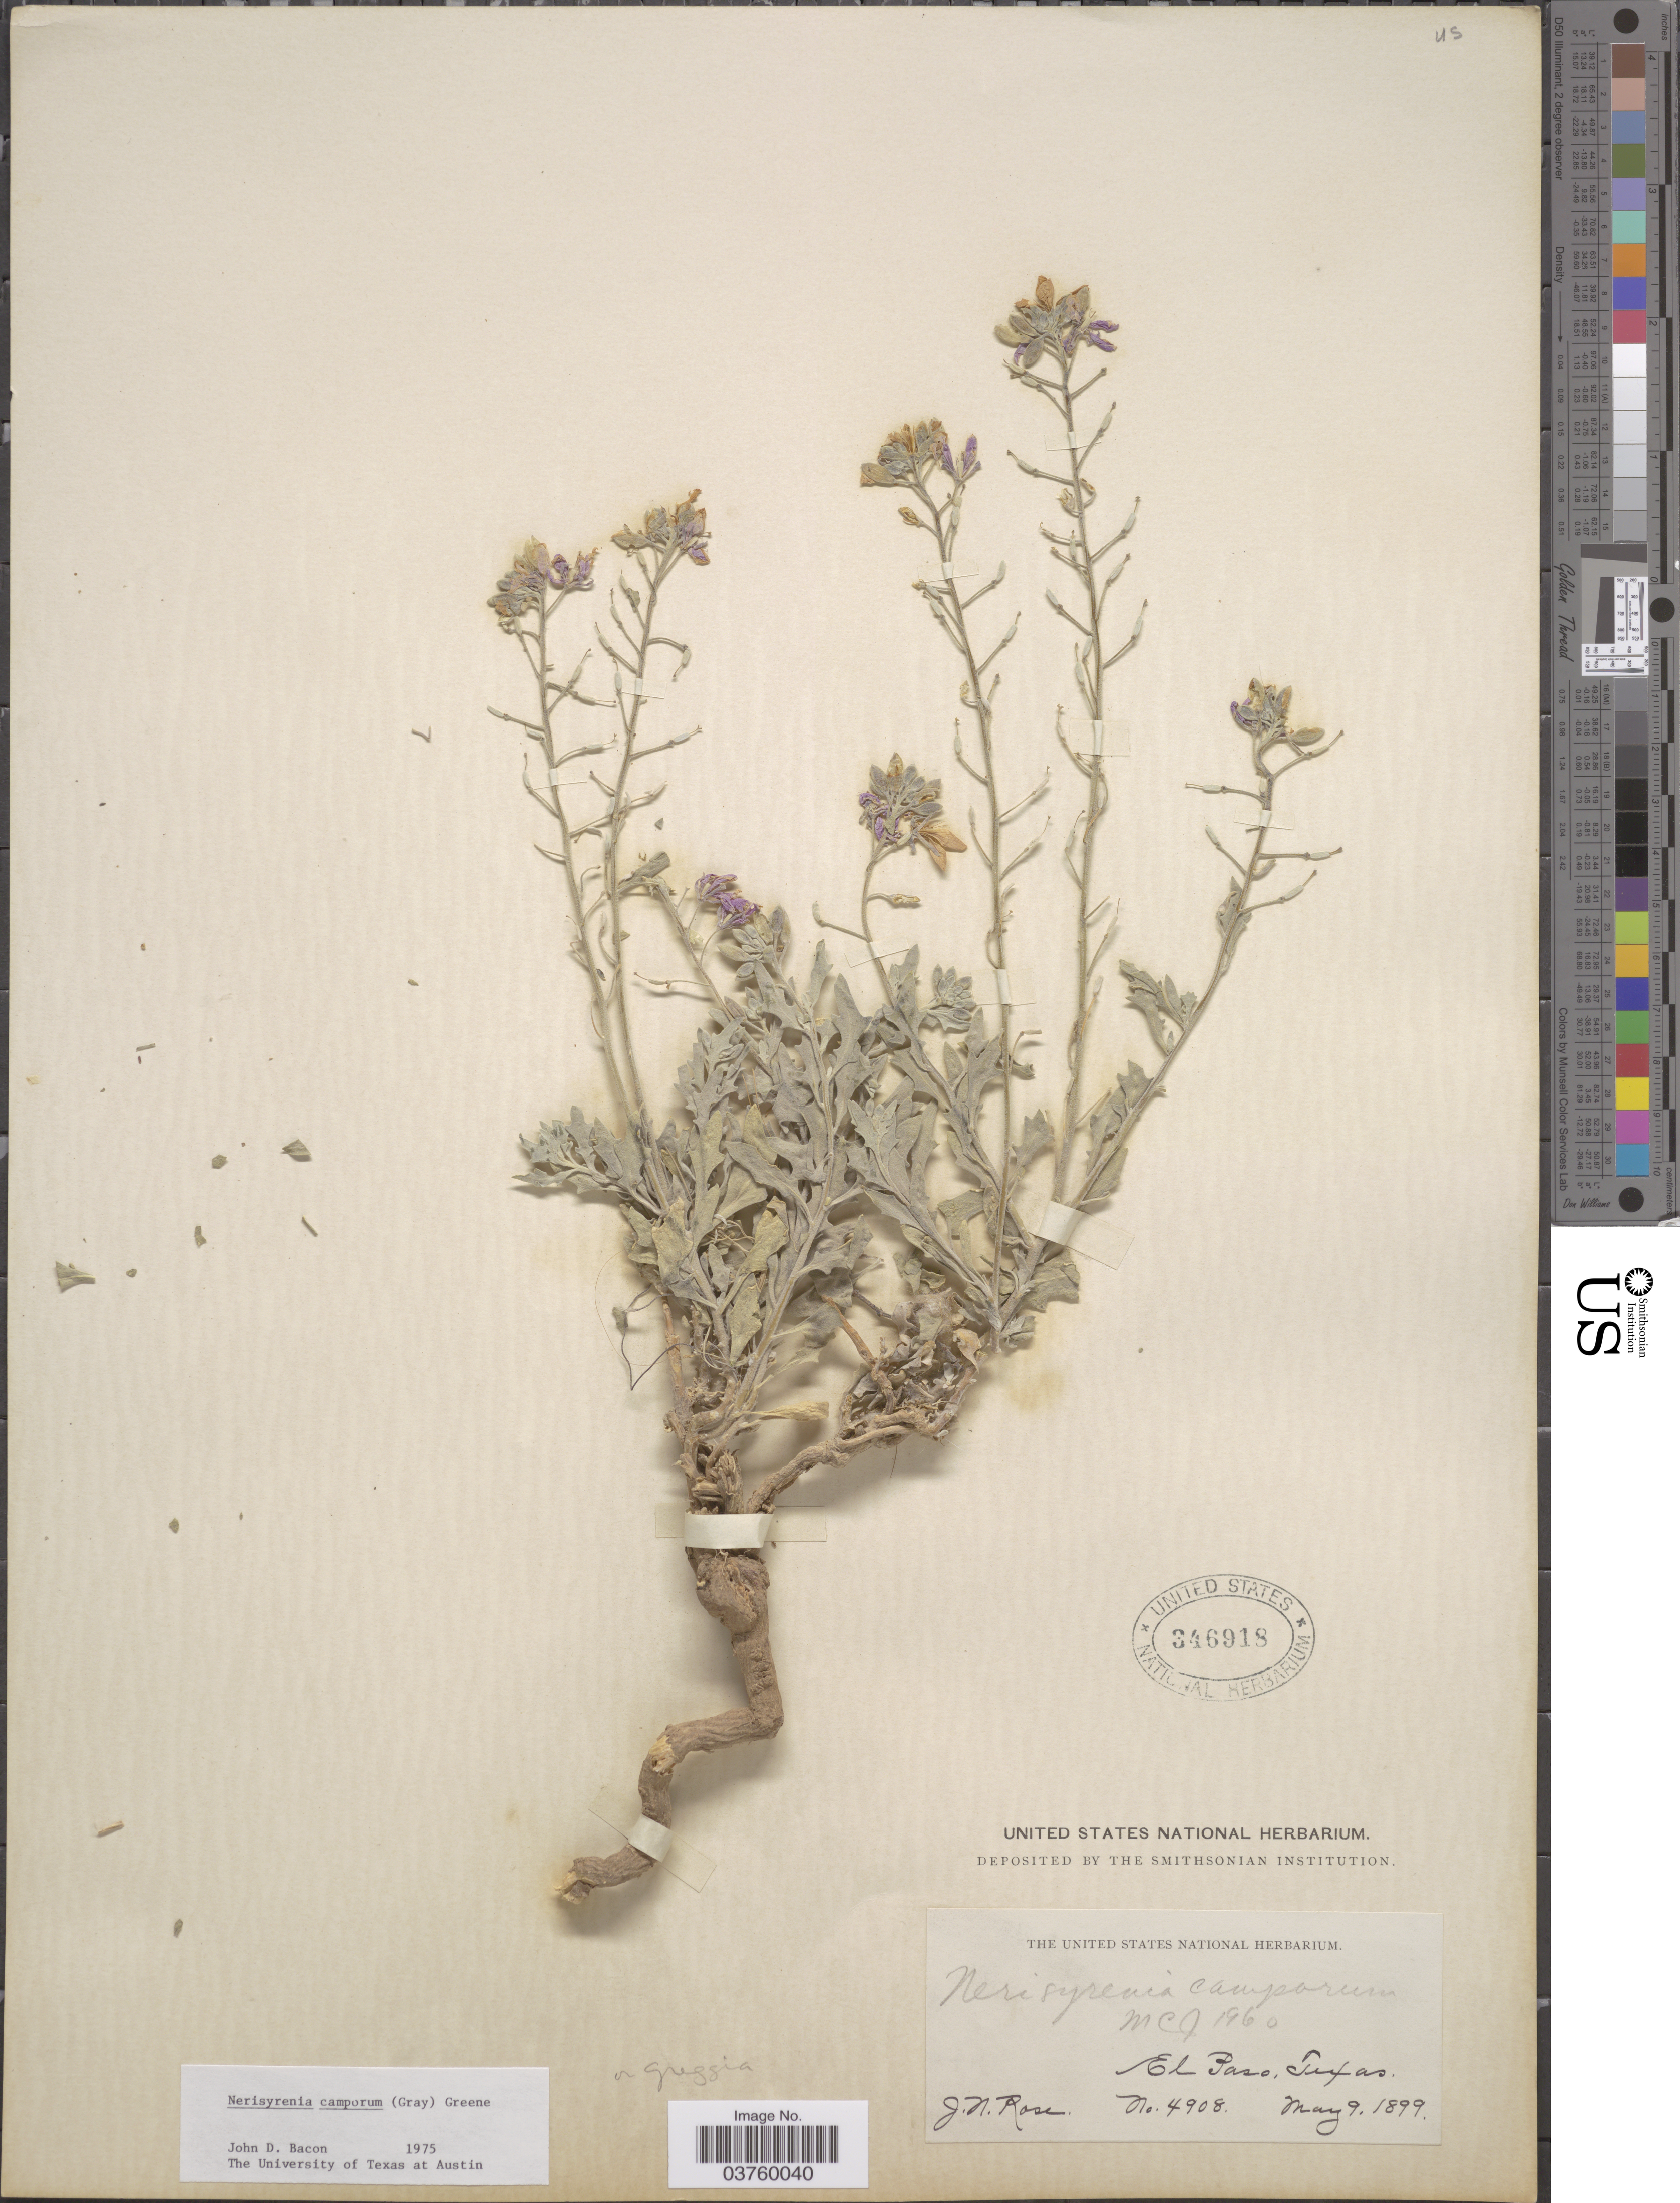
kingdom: Plantae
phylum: Tracheophyta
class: Magnoliopsida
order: Brassicales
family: Brassicaceae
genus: Nerisyrenia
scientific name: Nerisyrenia camporum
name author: (A. Gray) Greene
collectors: J. N. Rose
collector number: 4908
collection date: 1899-05-09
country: United States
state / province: Texas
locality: El Paso.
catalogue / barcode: US 346918